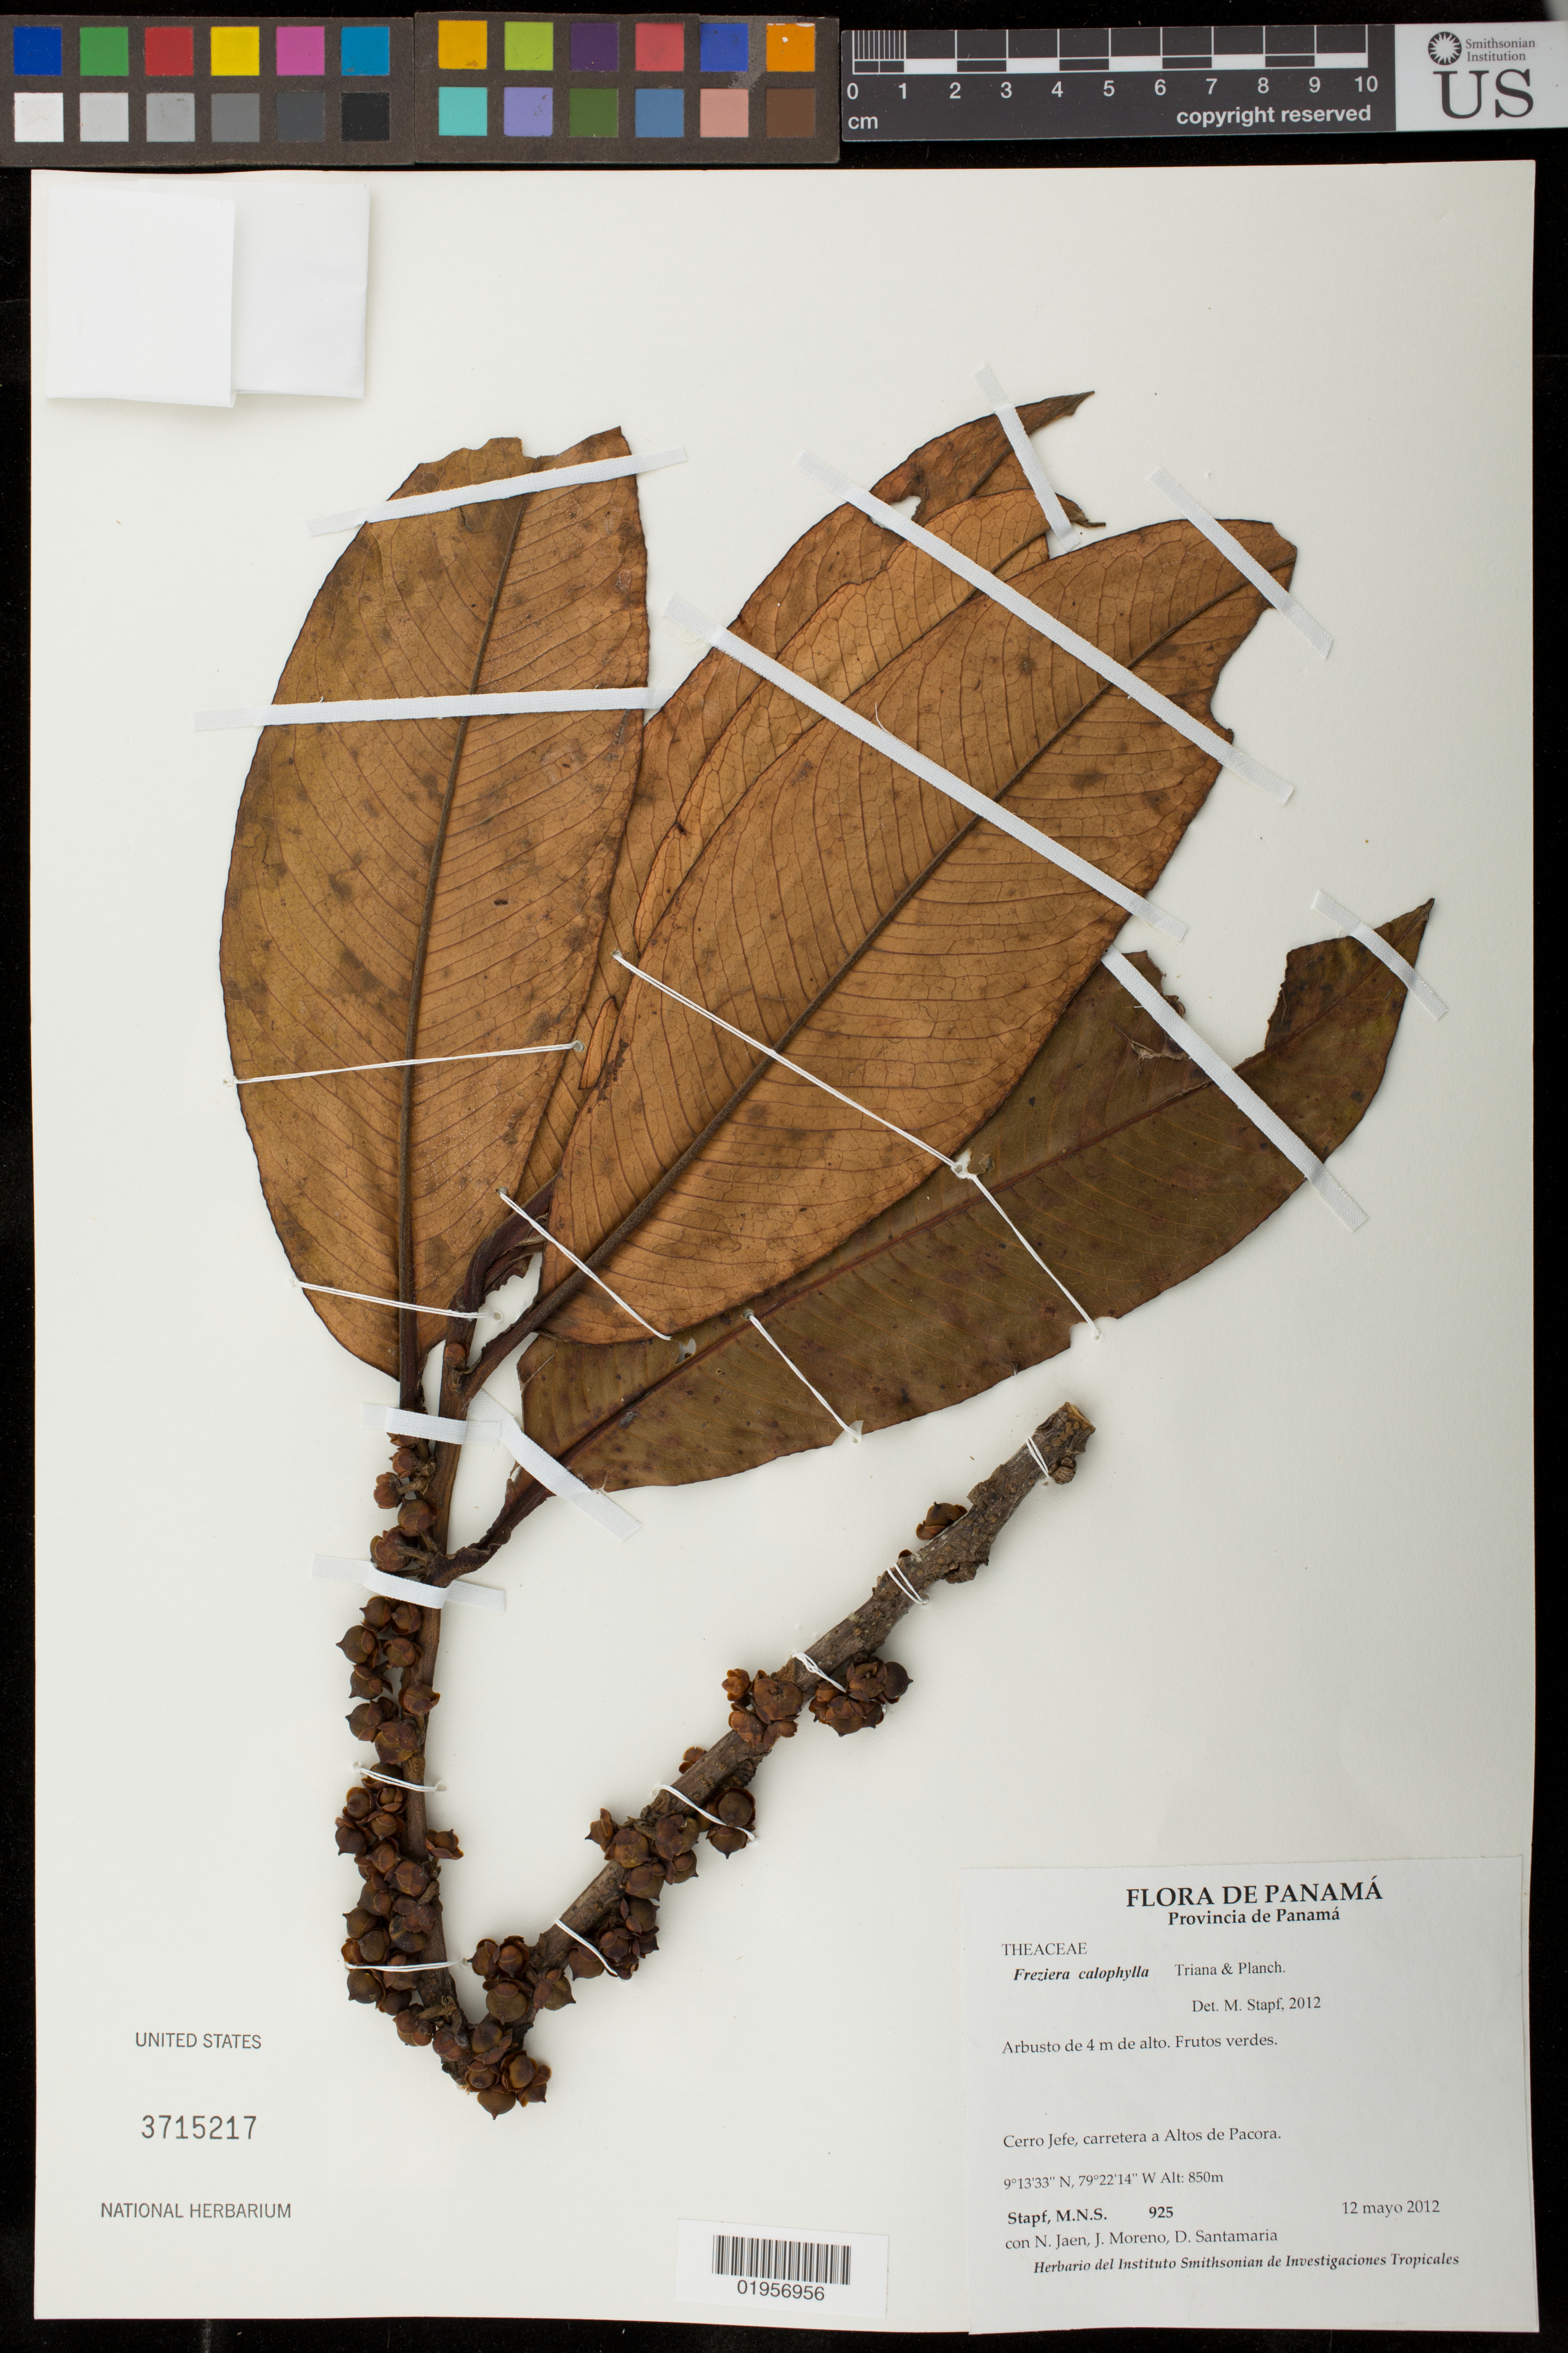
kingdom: Plantae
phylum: Tracheophyta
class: Magnoliopsida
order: Ericales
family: Pentaphylacaceae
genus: Freziera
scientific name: Freziera calophylla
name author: Triana & Planch.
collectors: M. Stapf, N. Jaén, J. Moreno & D. Santamaria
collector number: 925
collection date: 2012-05-12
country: Panama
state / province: Panamá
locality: Cerro Jefe, carretera a Altos de Pacora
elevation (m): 925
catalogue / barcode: US 3715217